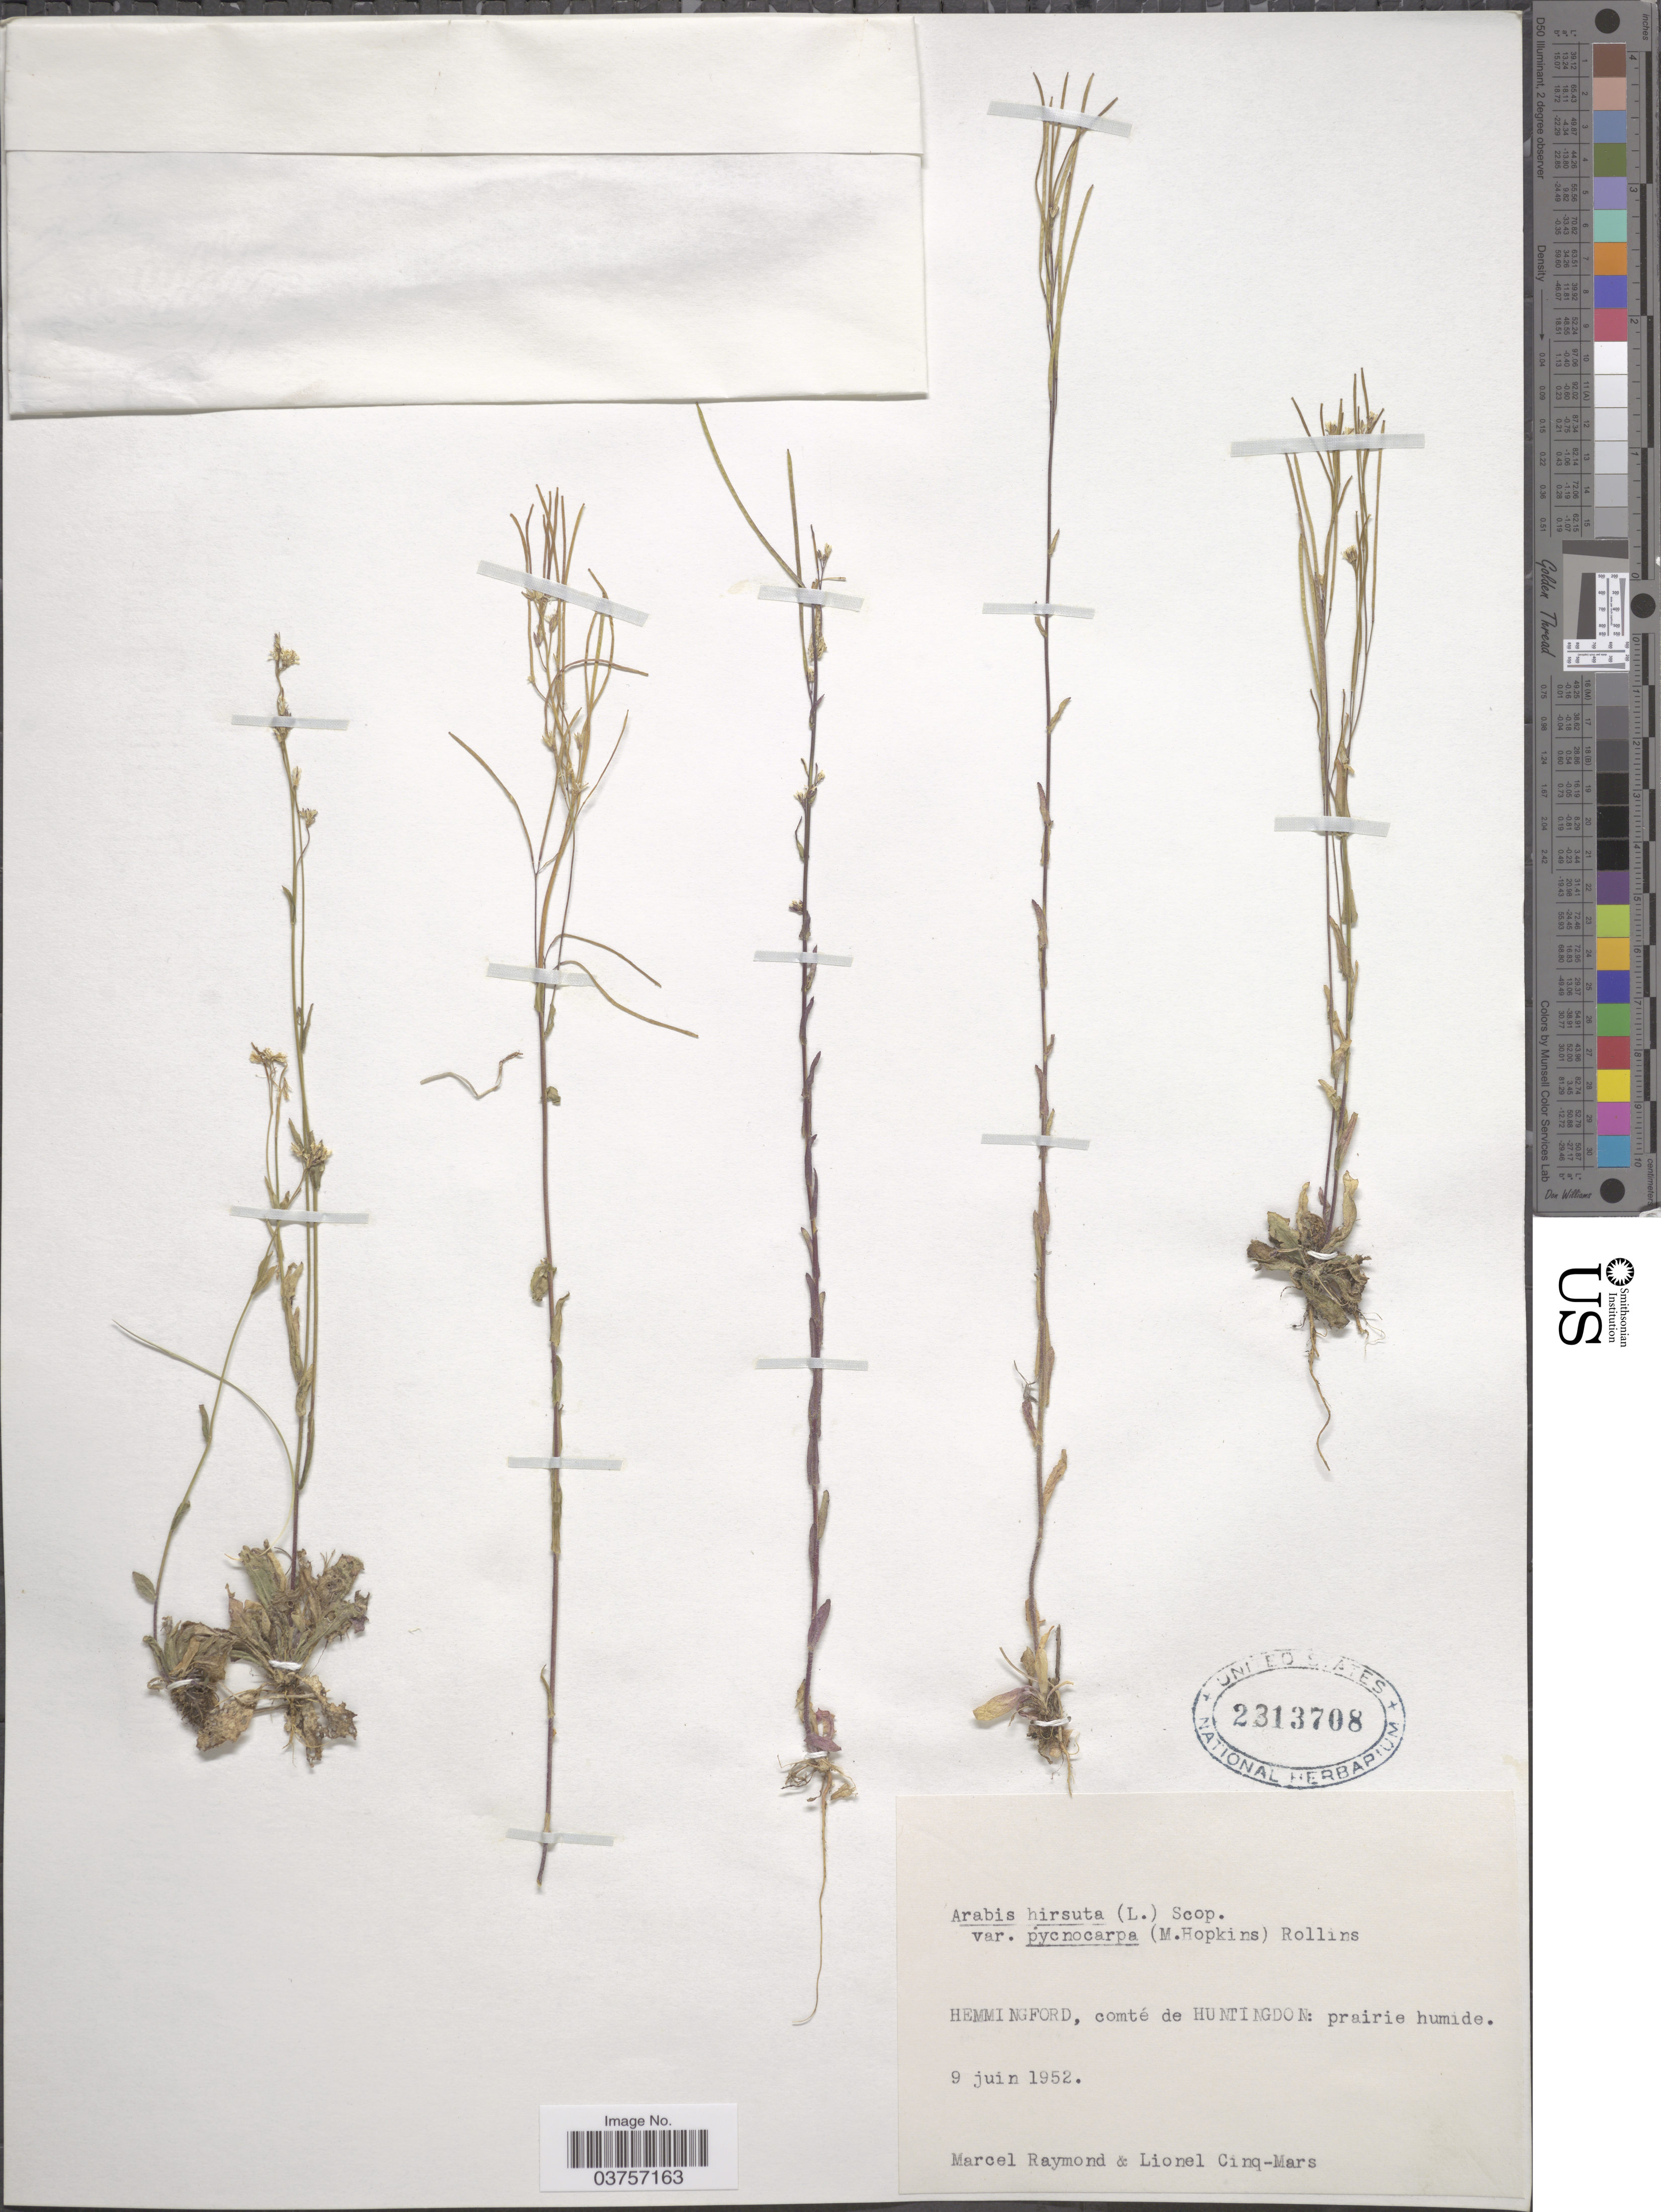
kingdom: Plantae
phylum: Tracheophyta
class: Magnoliopsida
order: Brassicales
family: Brassicaceae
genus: Arabis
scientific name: Arabis hirsuta var. pycnocarpa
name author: M. Hopkins & Rollins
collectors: M. Raymond & L. Cinq-Mars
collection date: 1952-06-09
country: Canada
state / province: Quebec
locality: Hemmingford, comté de Huntingdon: prairie humide.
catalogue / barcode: US 2313708